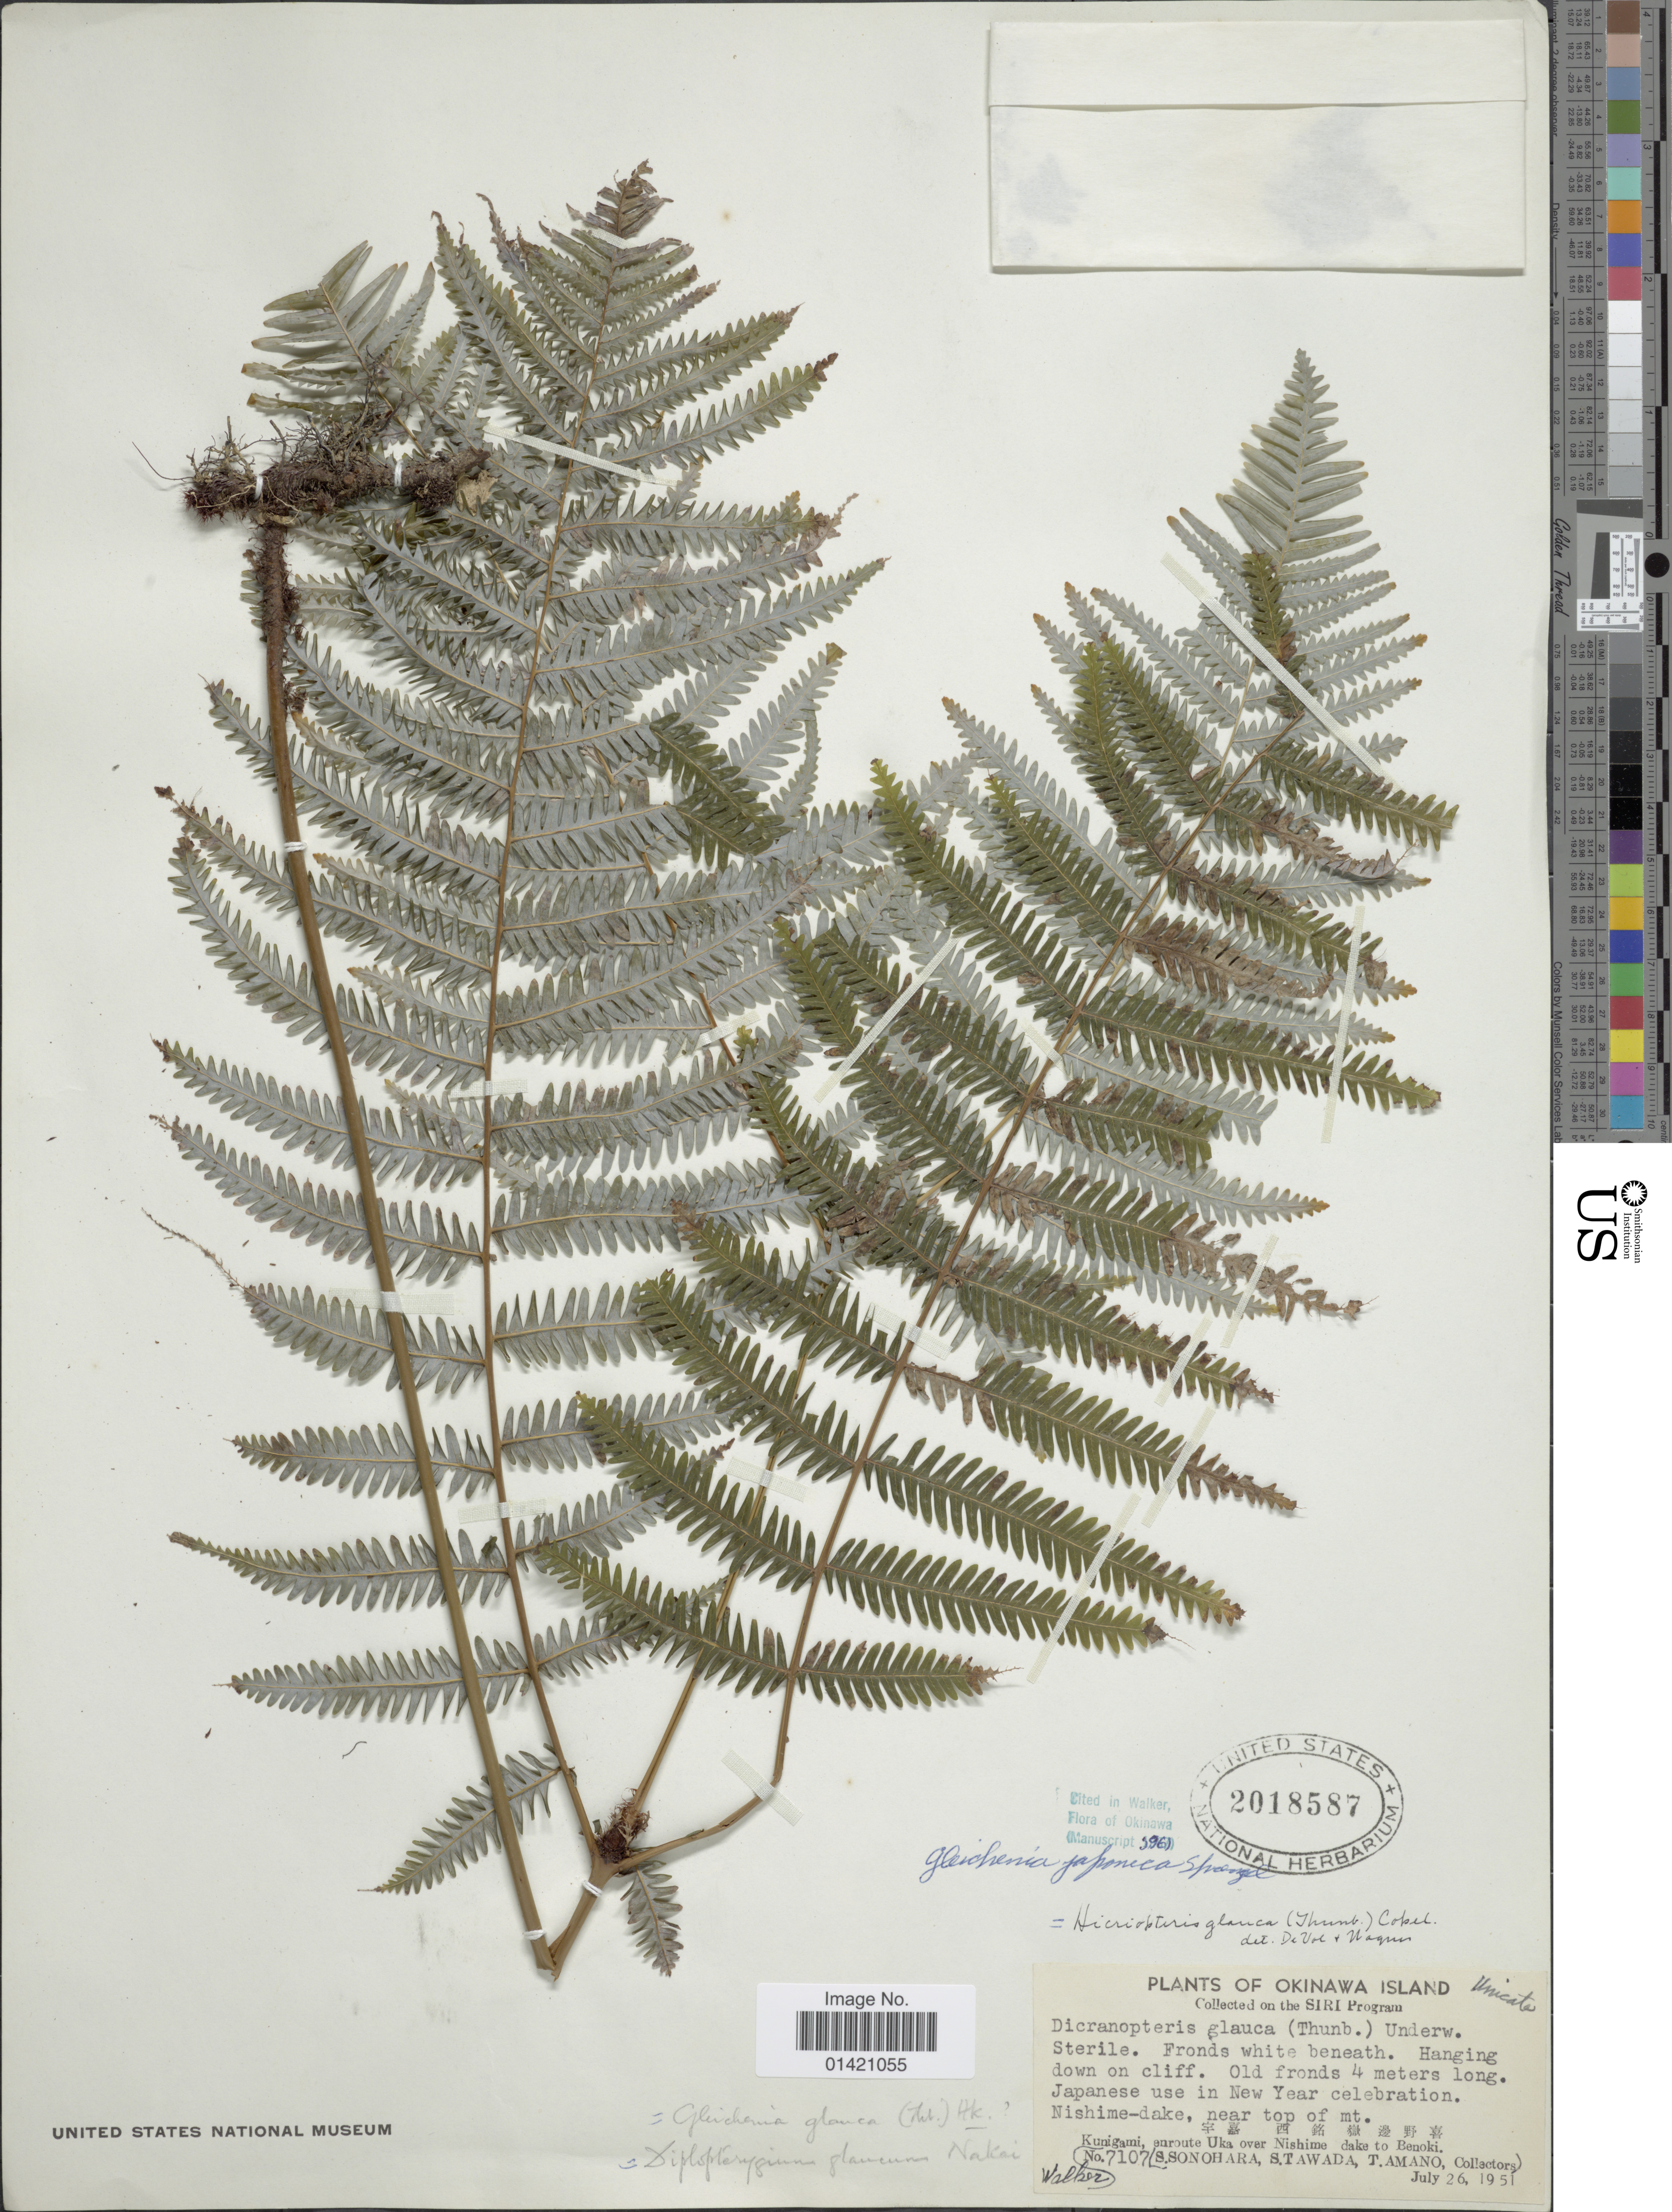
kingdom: Plantae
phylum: Tracheophyta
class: Polypodiopsida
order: Gleicheniales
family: Gleicheniaceae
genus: Diplopterygium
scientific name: Diplopterygium glaucum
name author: (Thunb. ex Houtt.) Nakai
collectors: S. Sonohara, S. Tawada, T. Amano & -. Walker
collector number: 7107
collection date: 1951-07-26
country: Japan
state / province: Okinawa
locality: Okinawa Island. Nishime-dake, near top of mt. Kunigami, enroute Uka over Nishime dake to Benoki.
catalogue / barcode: US 2018587